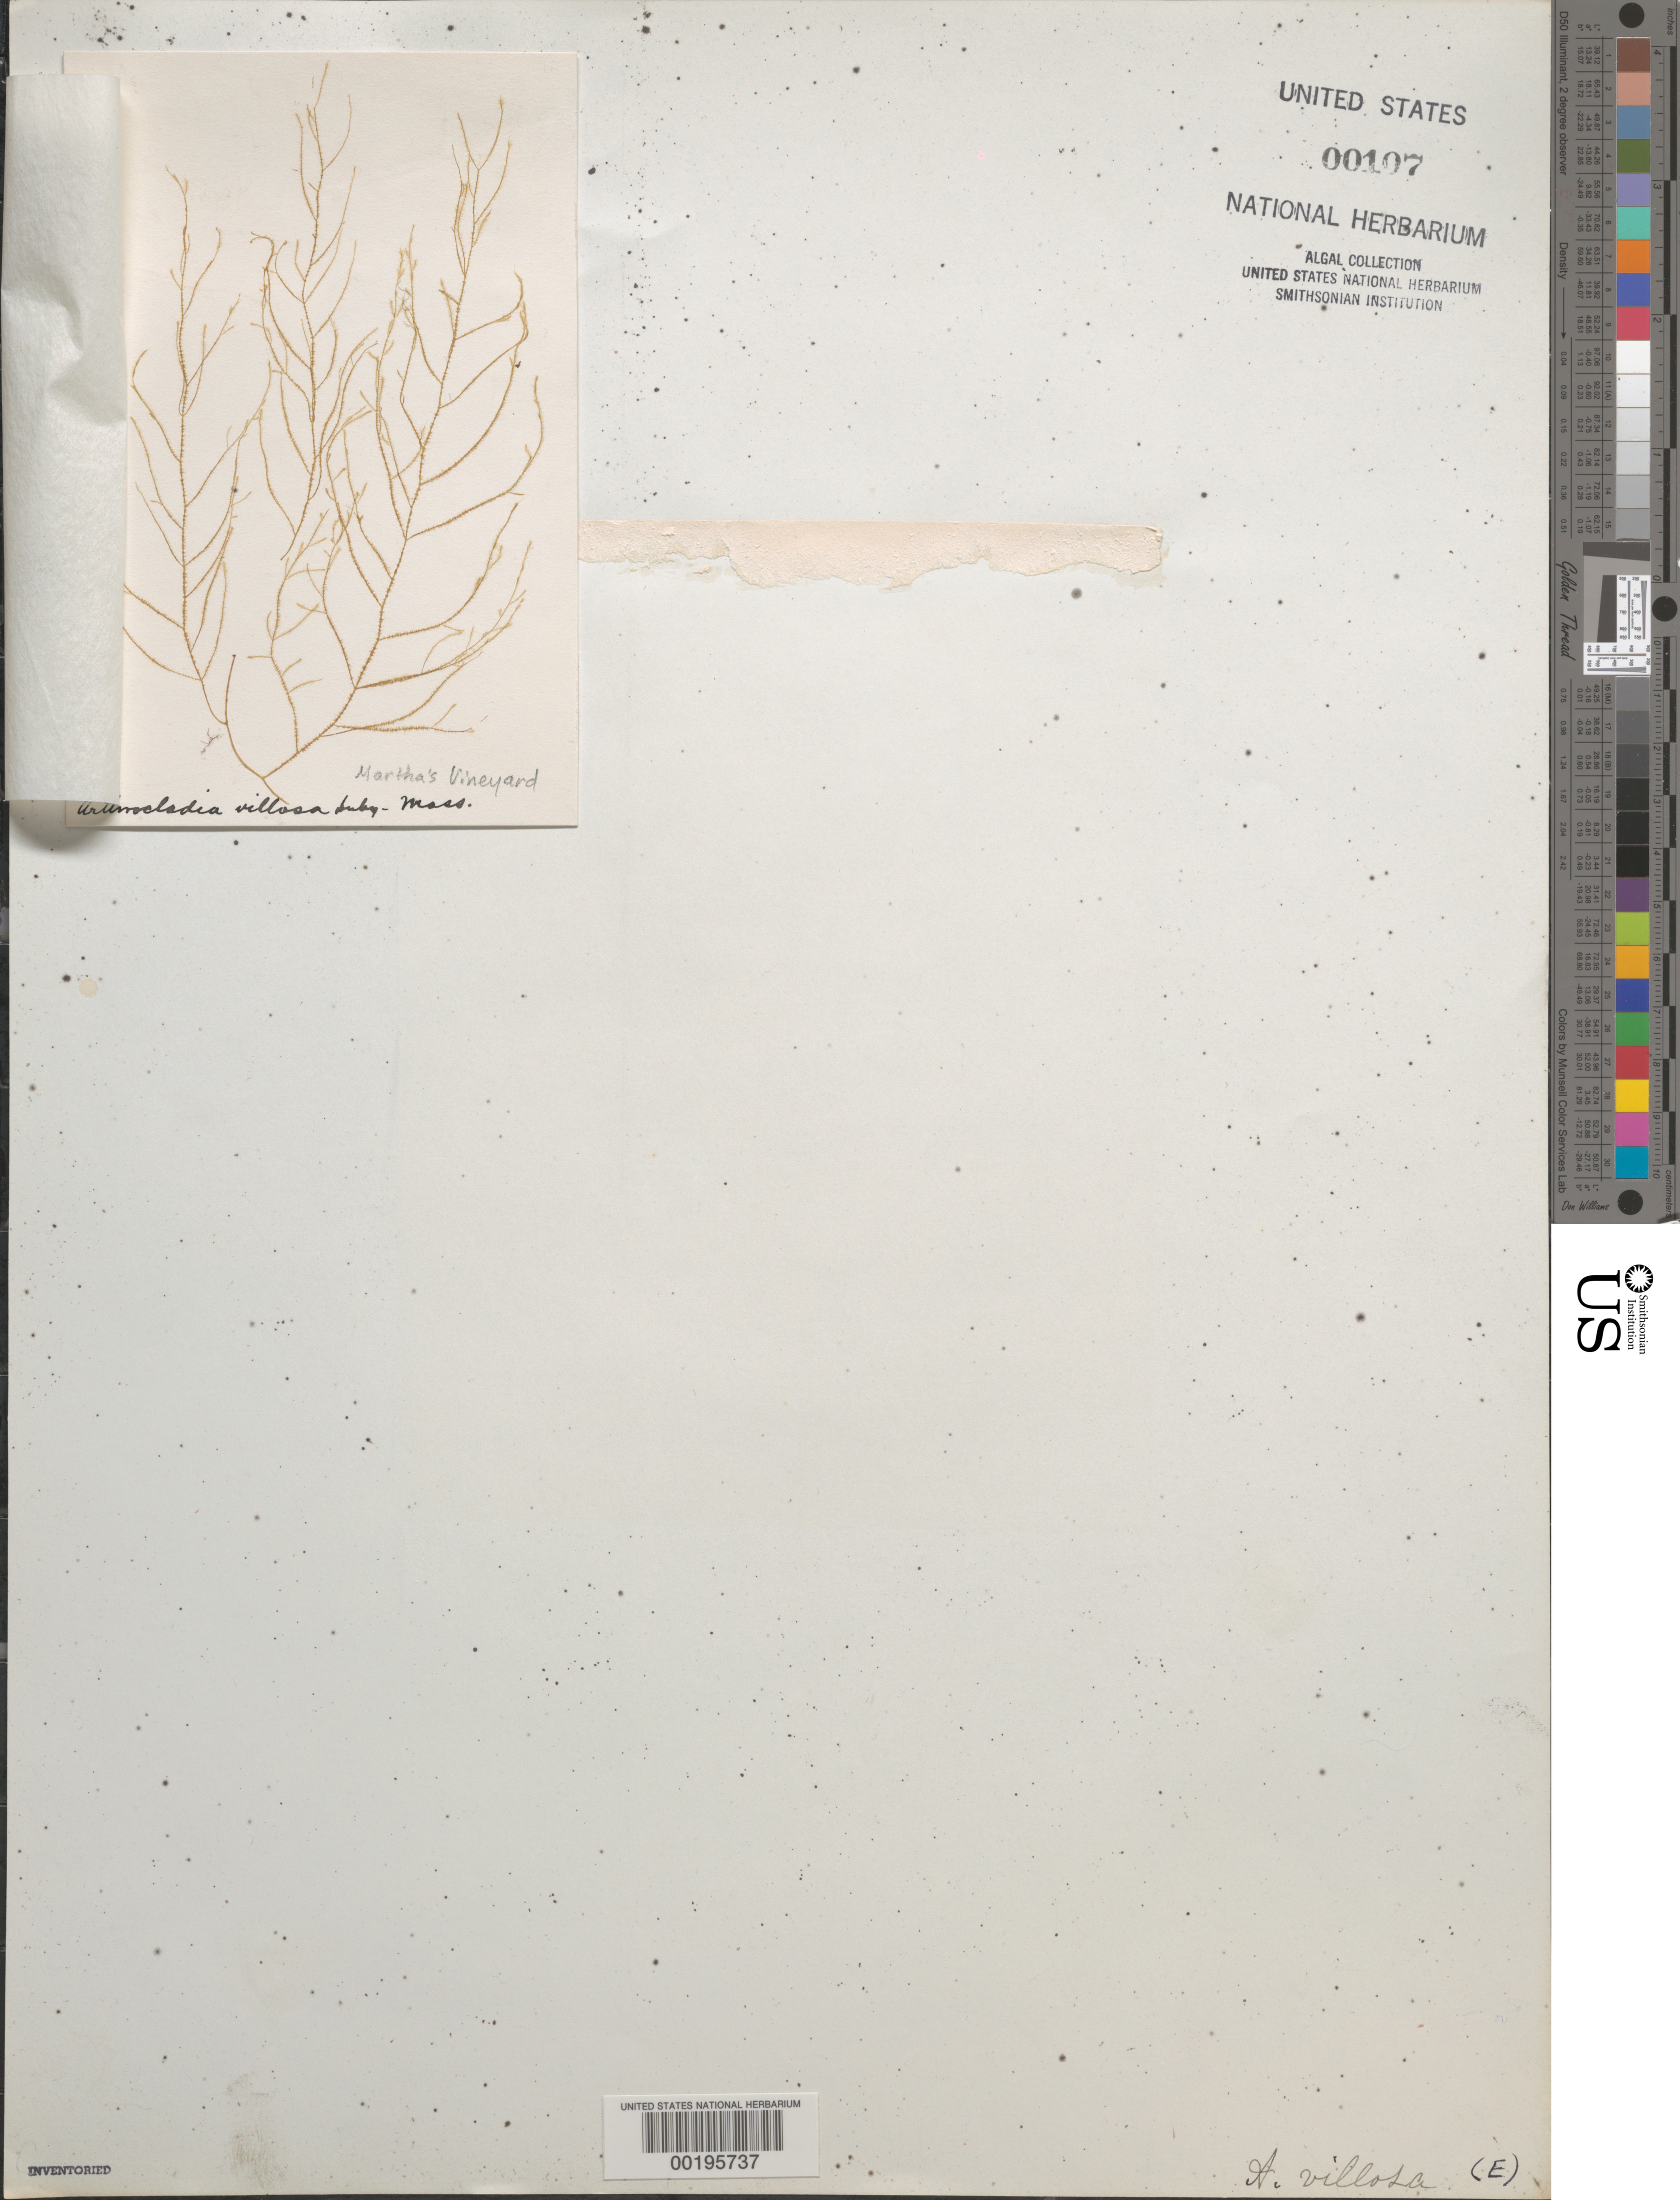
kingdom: Chromista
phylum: Ochrophyta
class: Phaeophyceae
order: Desmarestiales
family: Arthrocladiaceae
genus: Arthrocladia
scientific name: Arthrocladia villosa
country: United States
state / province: Massachusetts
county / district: Dukes County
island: Martha's Vineyard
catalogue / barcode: US 107